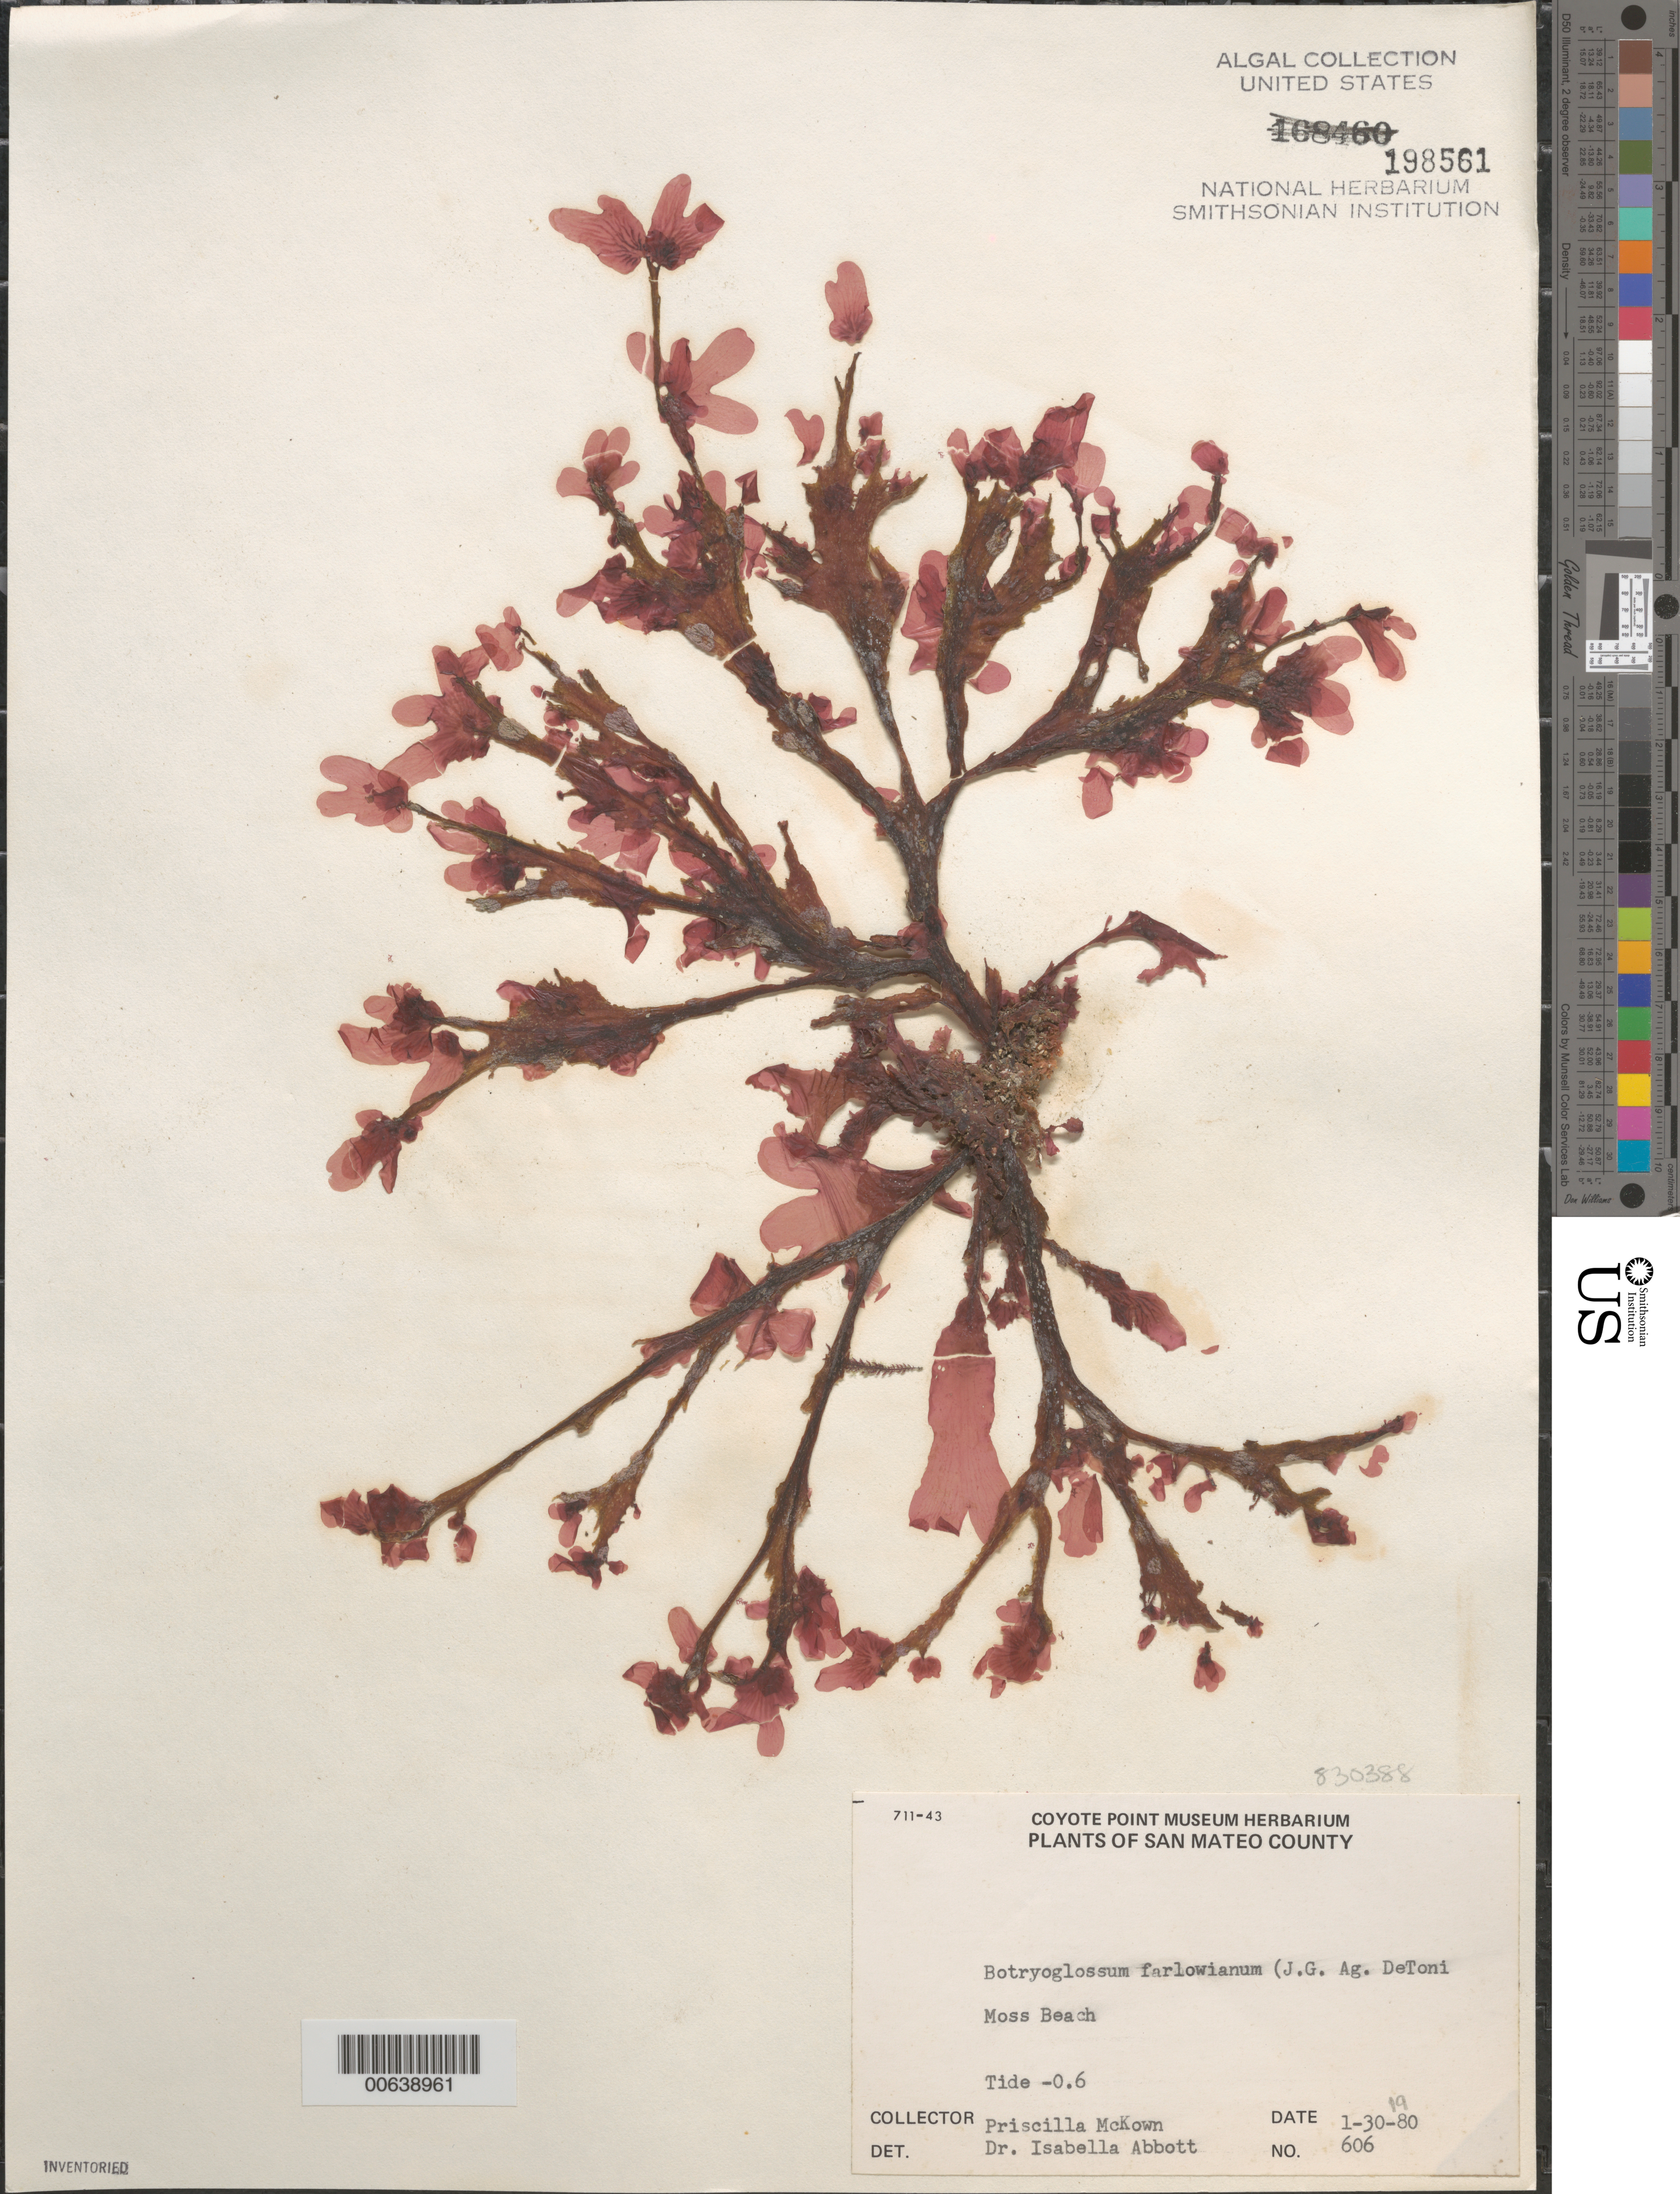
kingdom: Plantae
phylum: Rhodophyta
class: Florideophyceae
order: Ceramiales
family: Delesseriaceae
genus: Botryoglossum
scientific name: Botryoglossum farlowianum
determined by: Abbott, Isabella A.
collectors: P. McKown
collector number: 606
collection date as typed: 30 Jan 1980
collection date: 1980-01-30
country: United States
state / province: California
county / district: San Mateo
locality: Moss Beach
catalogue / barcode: US 198561